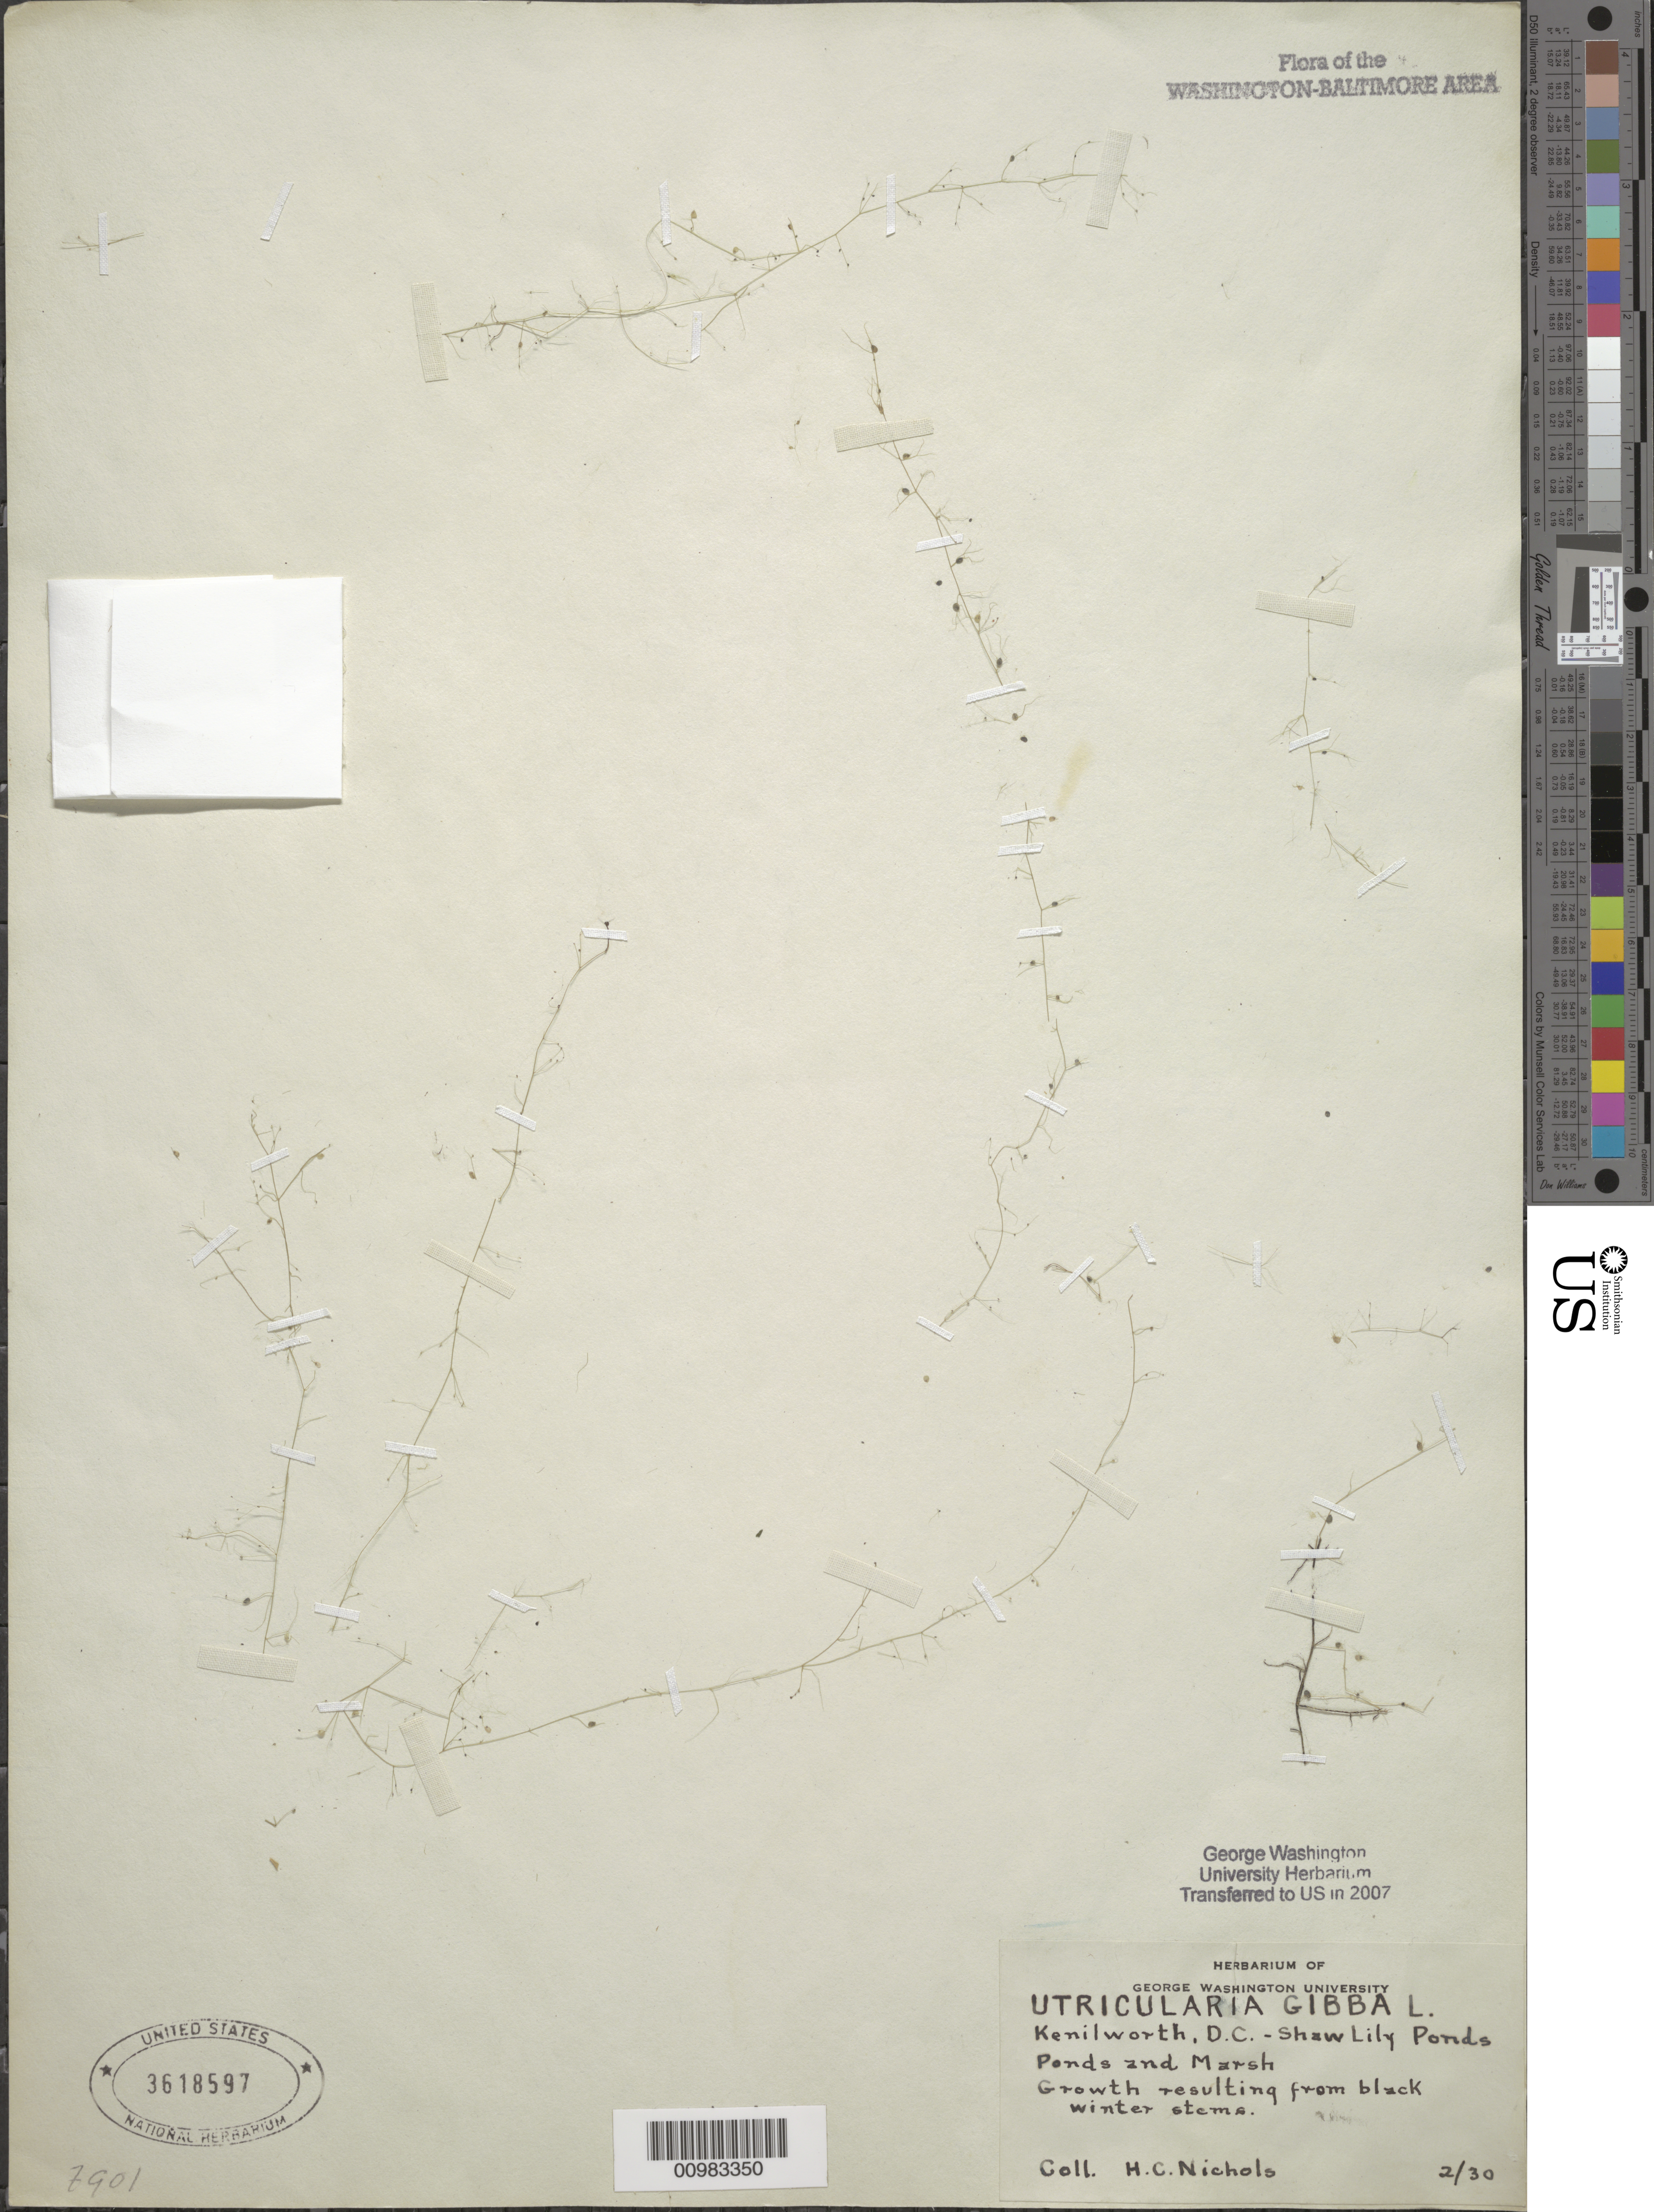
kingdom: Plantae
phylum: Tracheophyta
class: Magnoliopsida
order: Lamiales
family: Lentibulariaceae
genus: Utricularia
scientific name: Utricularia gibba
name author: L.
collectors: H. Nichols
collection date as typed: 2/30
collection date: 1930-02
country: United States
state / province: District of Columbia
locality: Shaw Lily Ponds (Kenilworth Gardens)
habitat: ponds and marsh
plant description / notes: Transferred from GWU Herbarium in 2007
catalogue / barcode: US 3618597